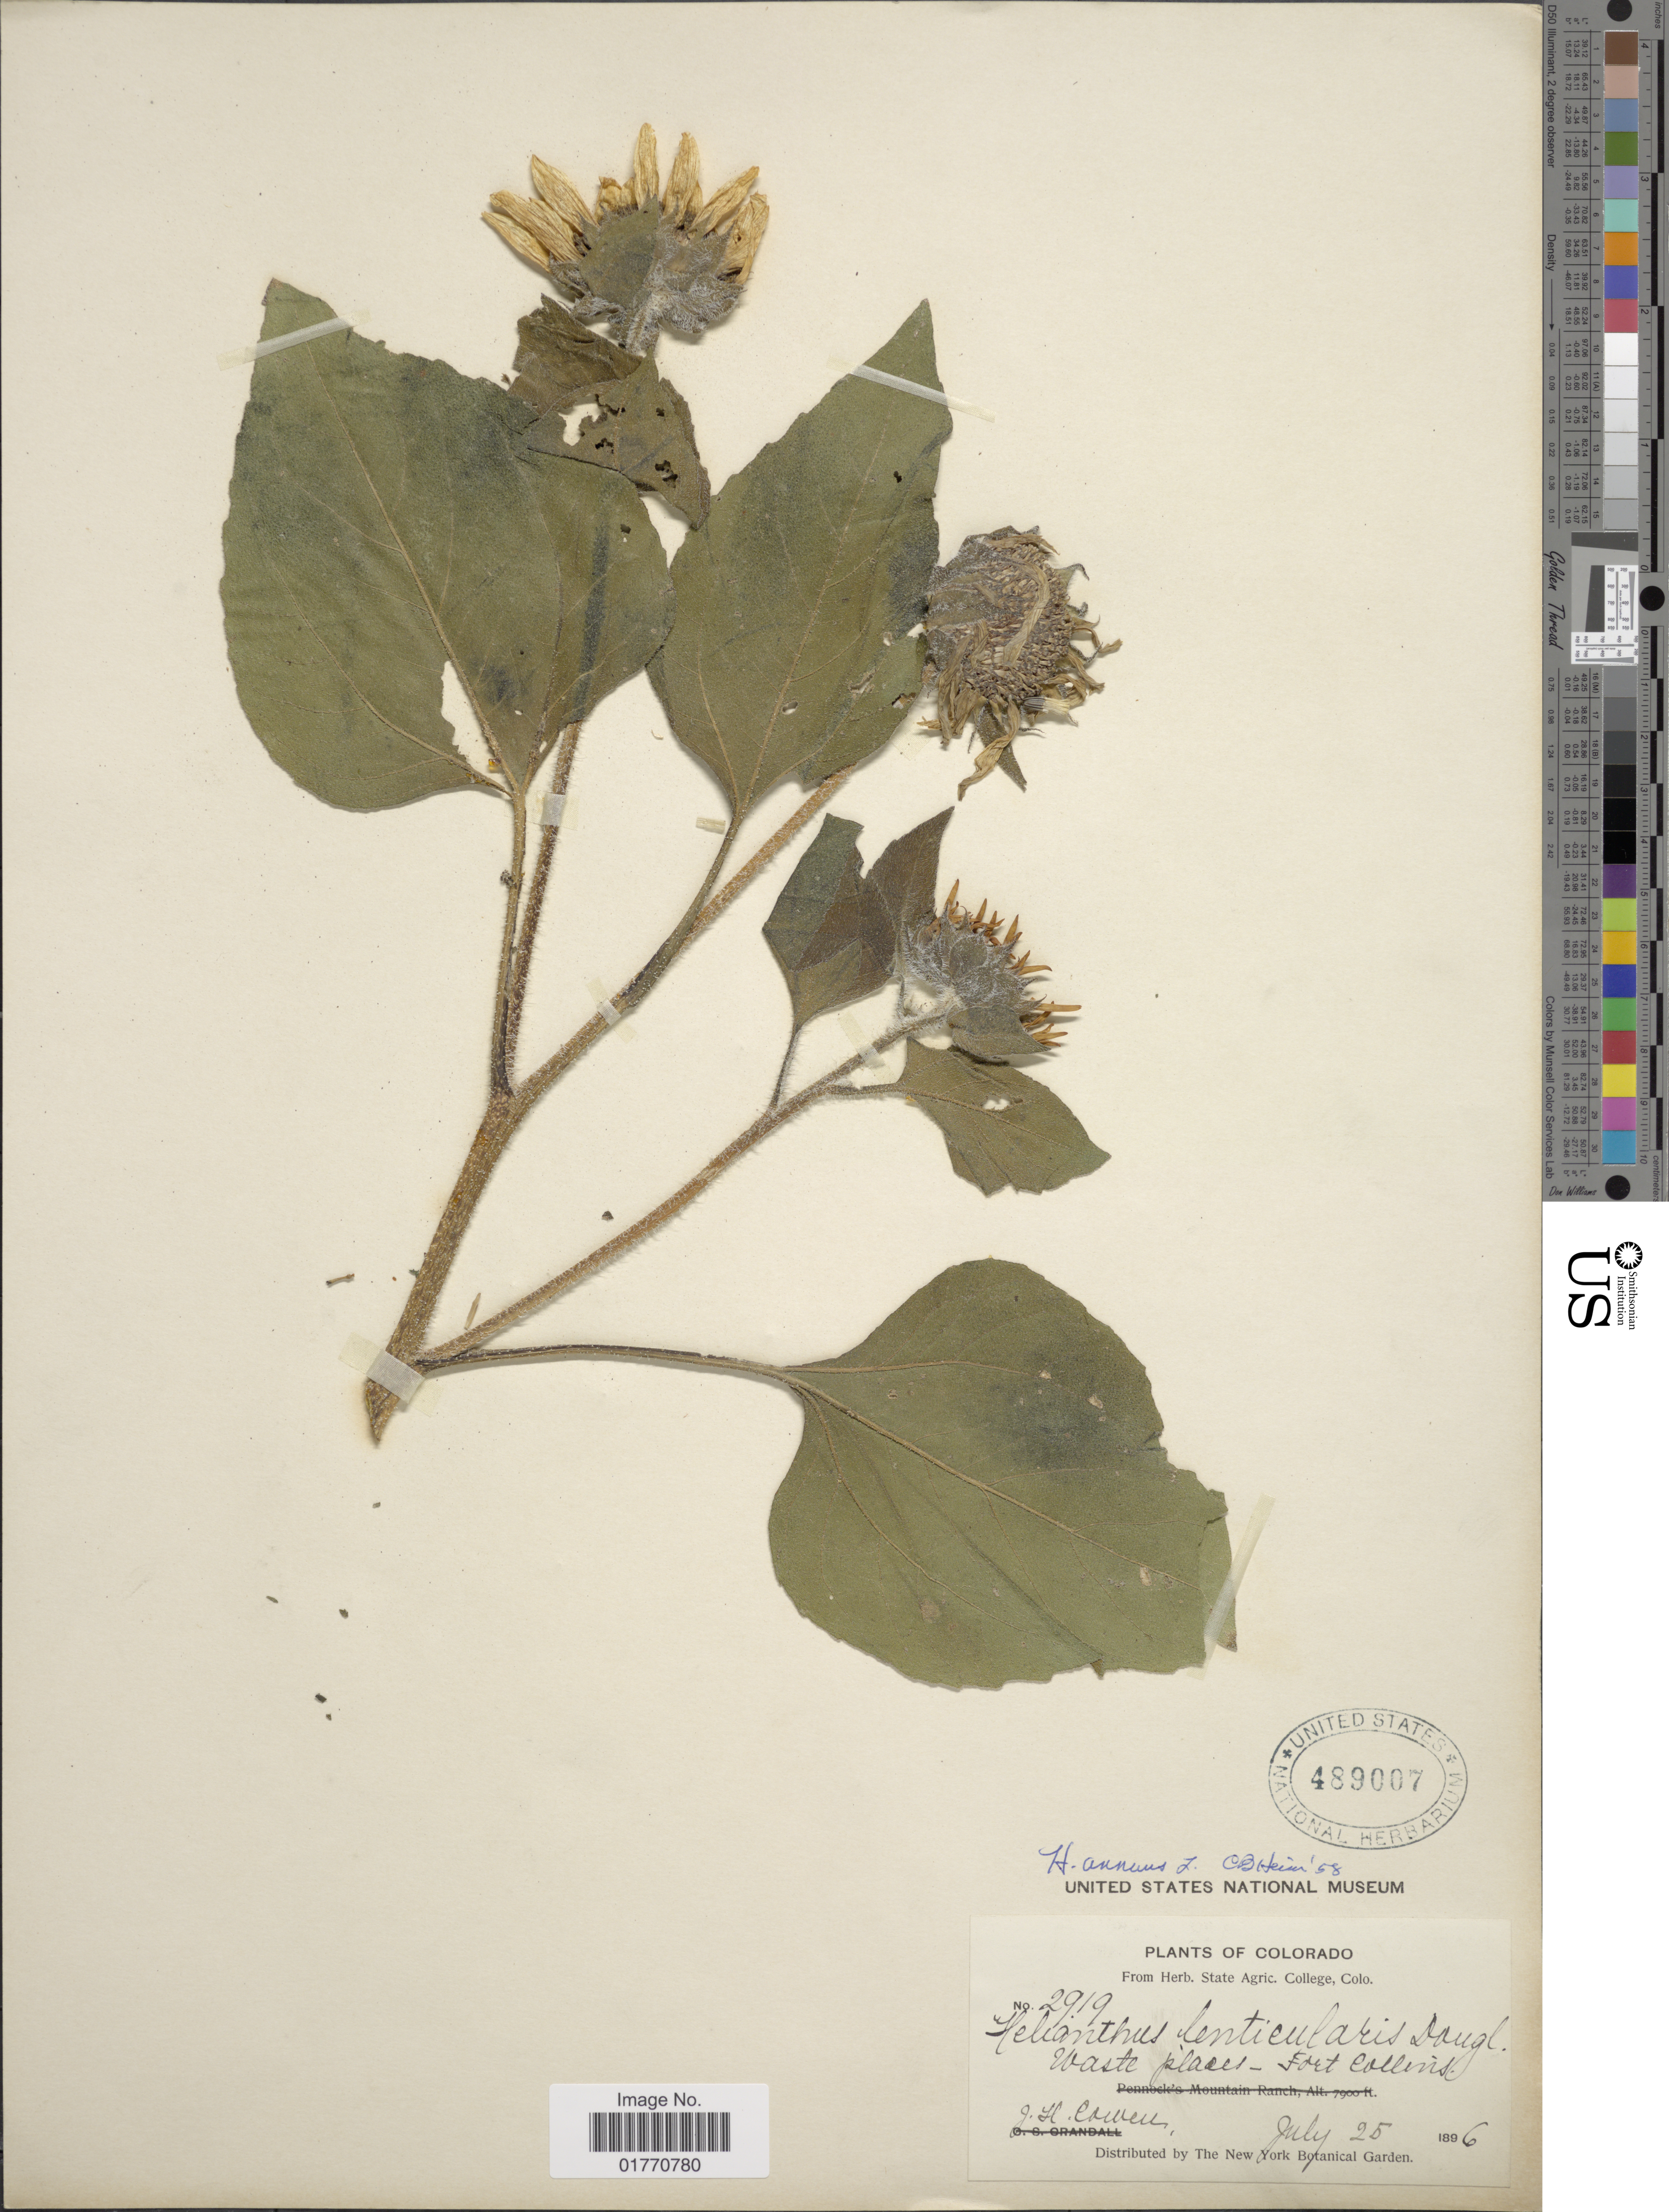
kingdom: Plantae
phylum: Tracheophyta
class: Magnoliopsida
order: Asterales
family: Asteraceae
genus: Helianthus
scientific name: Helianthus lenticularis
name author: Douglas ex Lindl.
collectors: J. H. Cowen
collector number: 2919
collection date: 1896-07-25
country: United States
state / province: Colorado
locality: Waste places- Fort Collins.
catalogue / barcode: US 489007